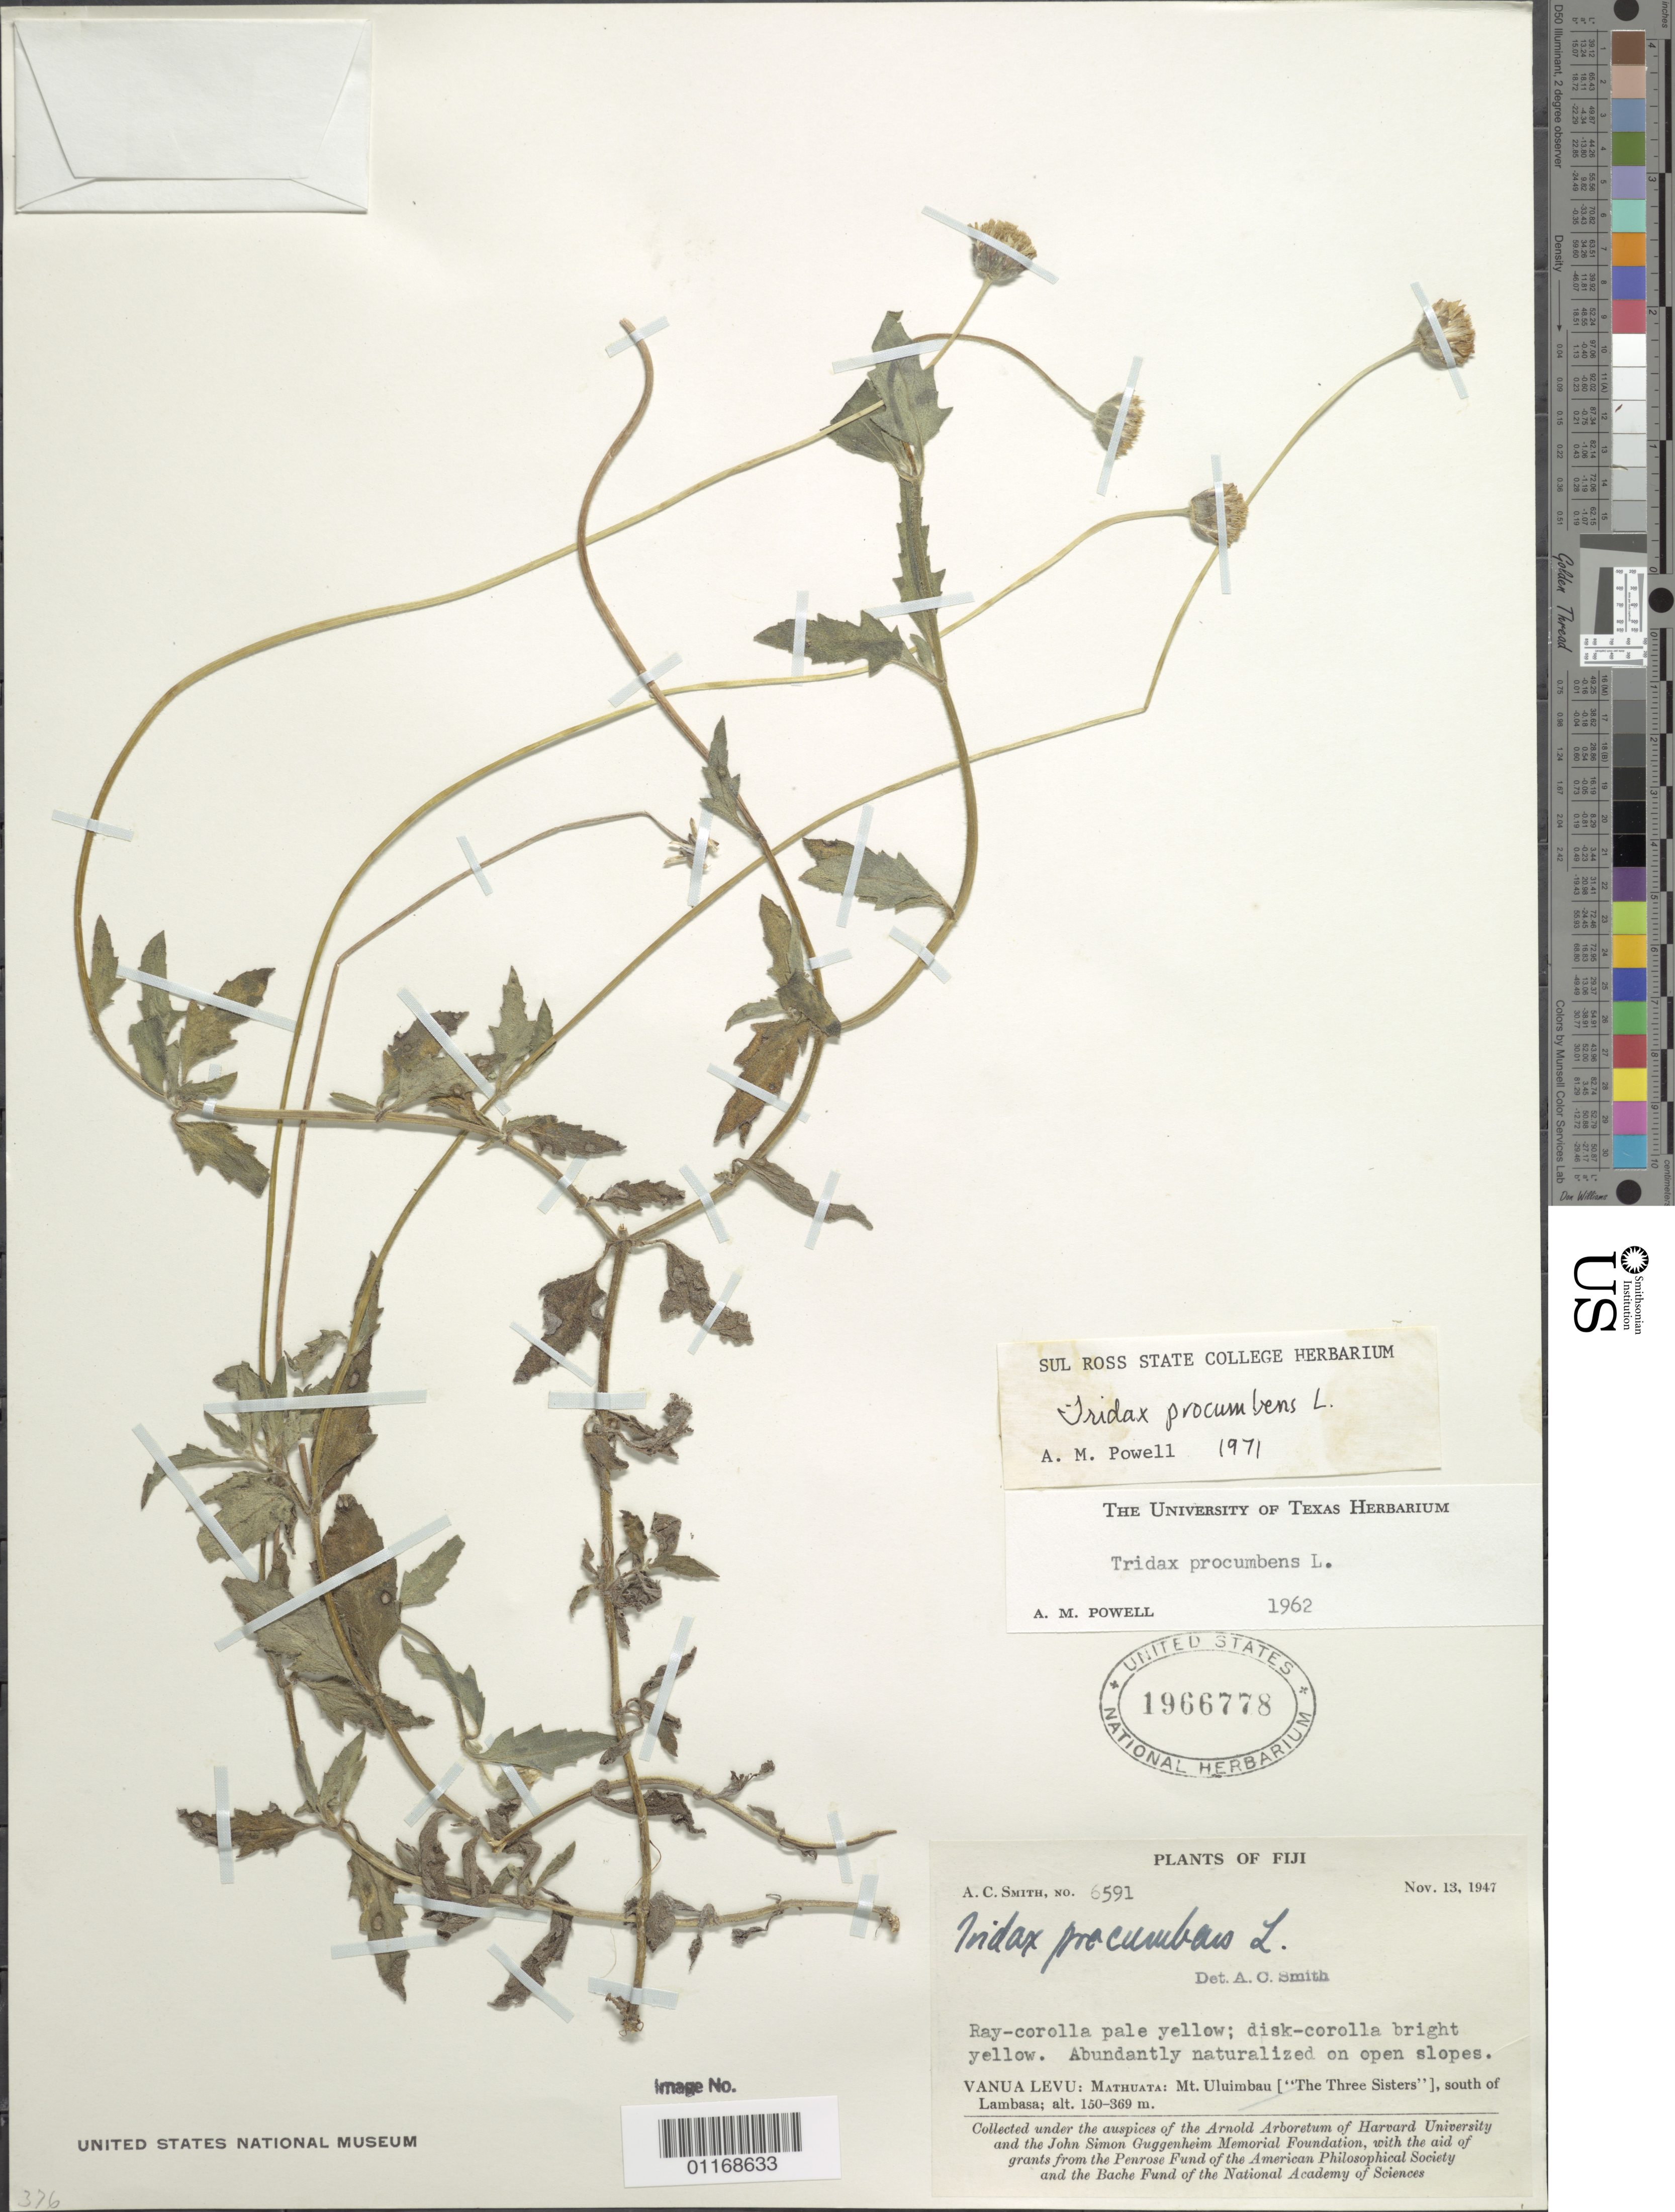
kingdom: Plantae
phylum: Tracheophyta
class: Magnoliopsida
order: Asterales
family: Asteraceae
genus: Tridax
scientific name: Tridax procumbens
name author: L.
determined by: Powell, A. M.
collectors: A. C. Smith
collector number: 6591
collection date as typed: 13 Nov 1947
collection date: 1947-11-13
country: Fiji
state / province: Northern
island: Macuata-i-wai [Mathuata-i-wai]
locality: Vanua Levu: Mathuata: Mt. Uluimbau ("The Three Sisters"), south of Lambasa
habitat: Open slopes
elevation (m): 150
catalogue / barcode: US 1966778